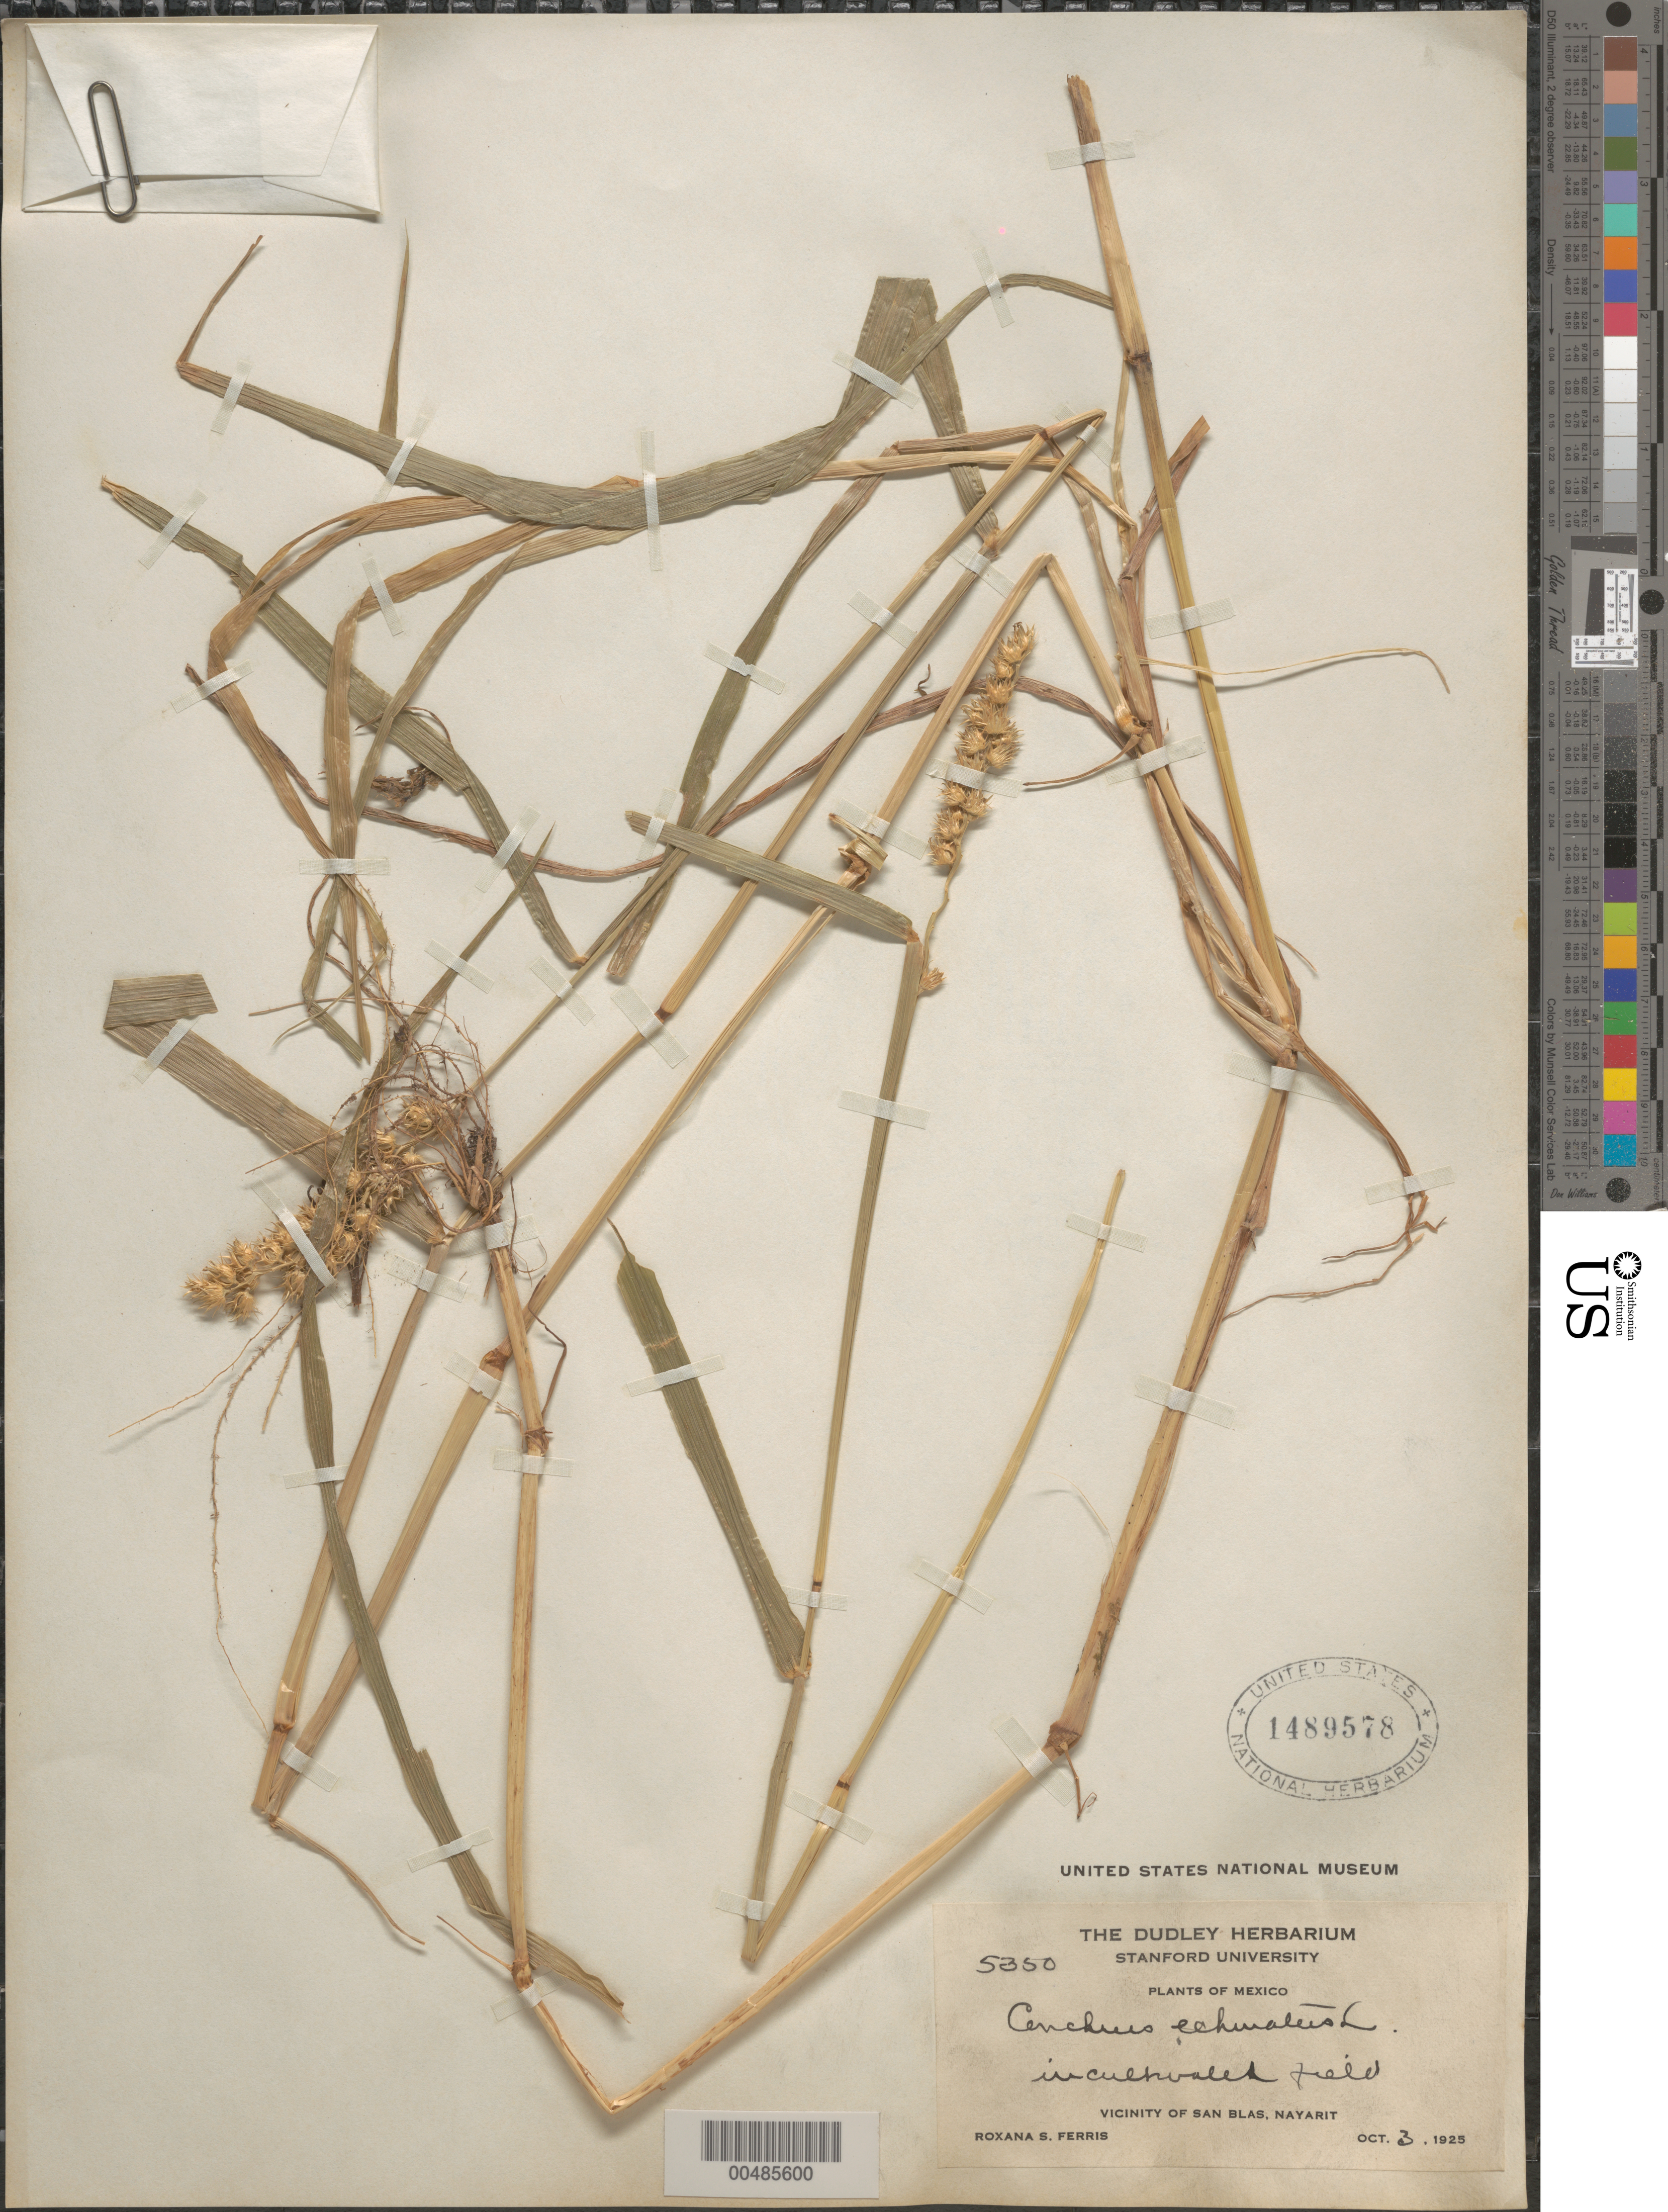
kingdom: Plantae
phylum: Tracheophyta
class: Liliopsida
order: Poales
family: Poaceae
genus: Cenchrus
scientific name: Cenchrus echinatus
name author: L.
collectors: R. S. Ferris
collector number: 5350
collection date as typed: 3 Oct 1925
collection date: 1925-10-03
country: Mexico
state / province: Nayarit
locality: Vicinity of San Blas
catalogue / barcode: US 1489578